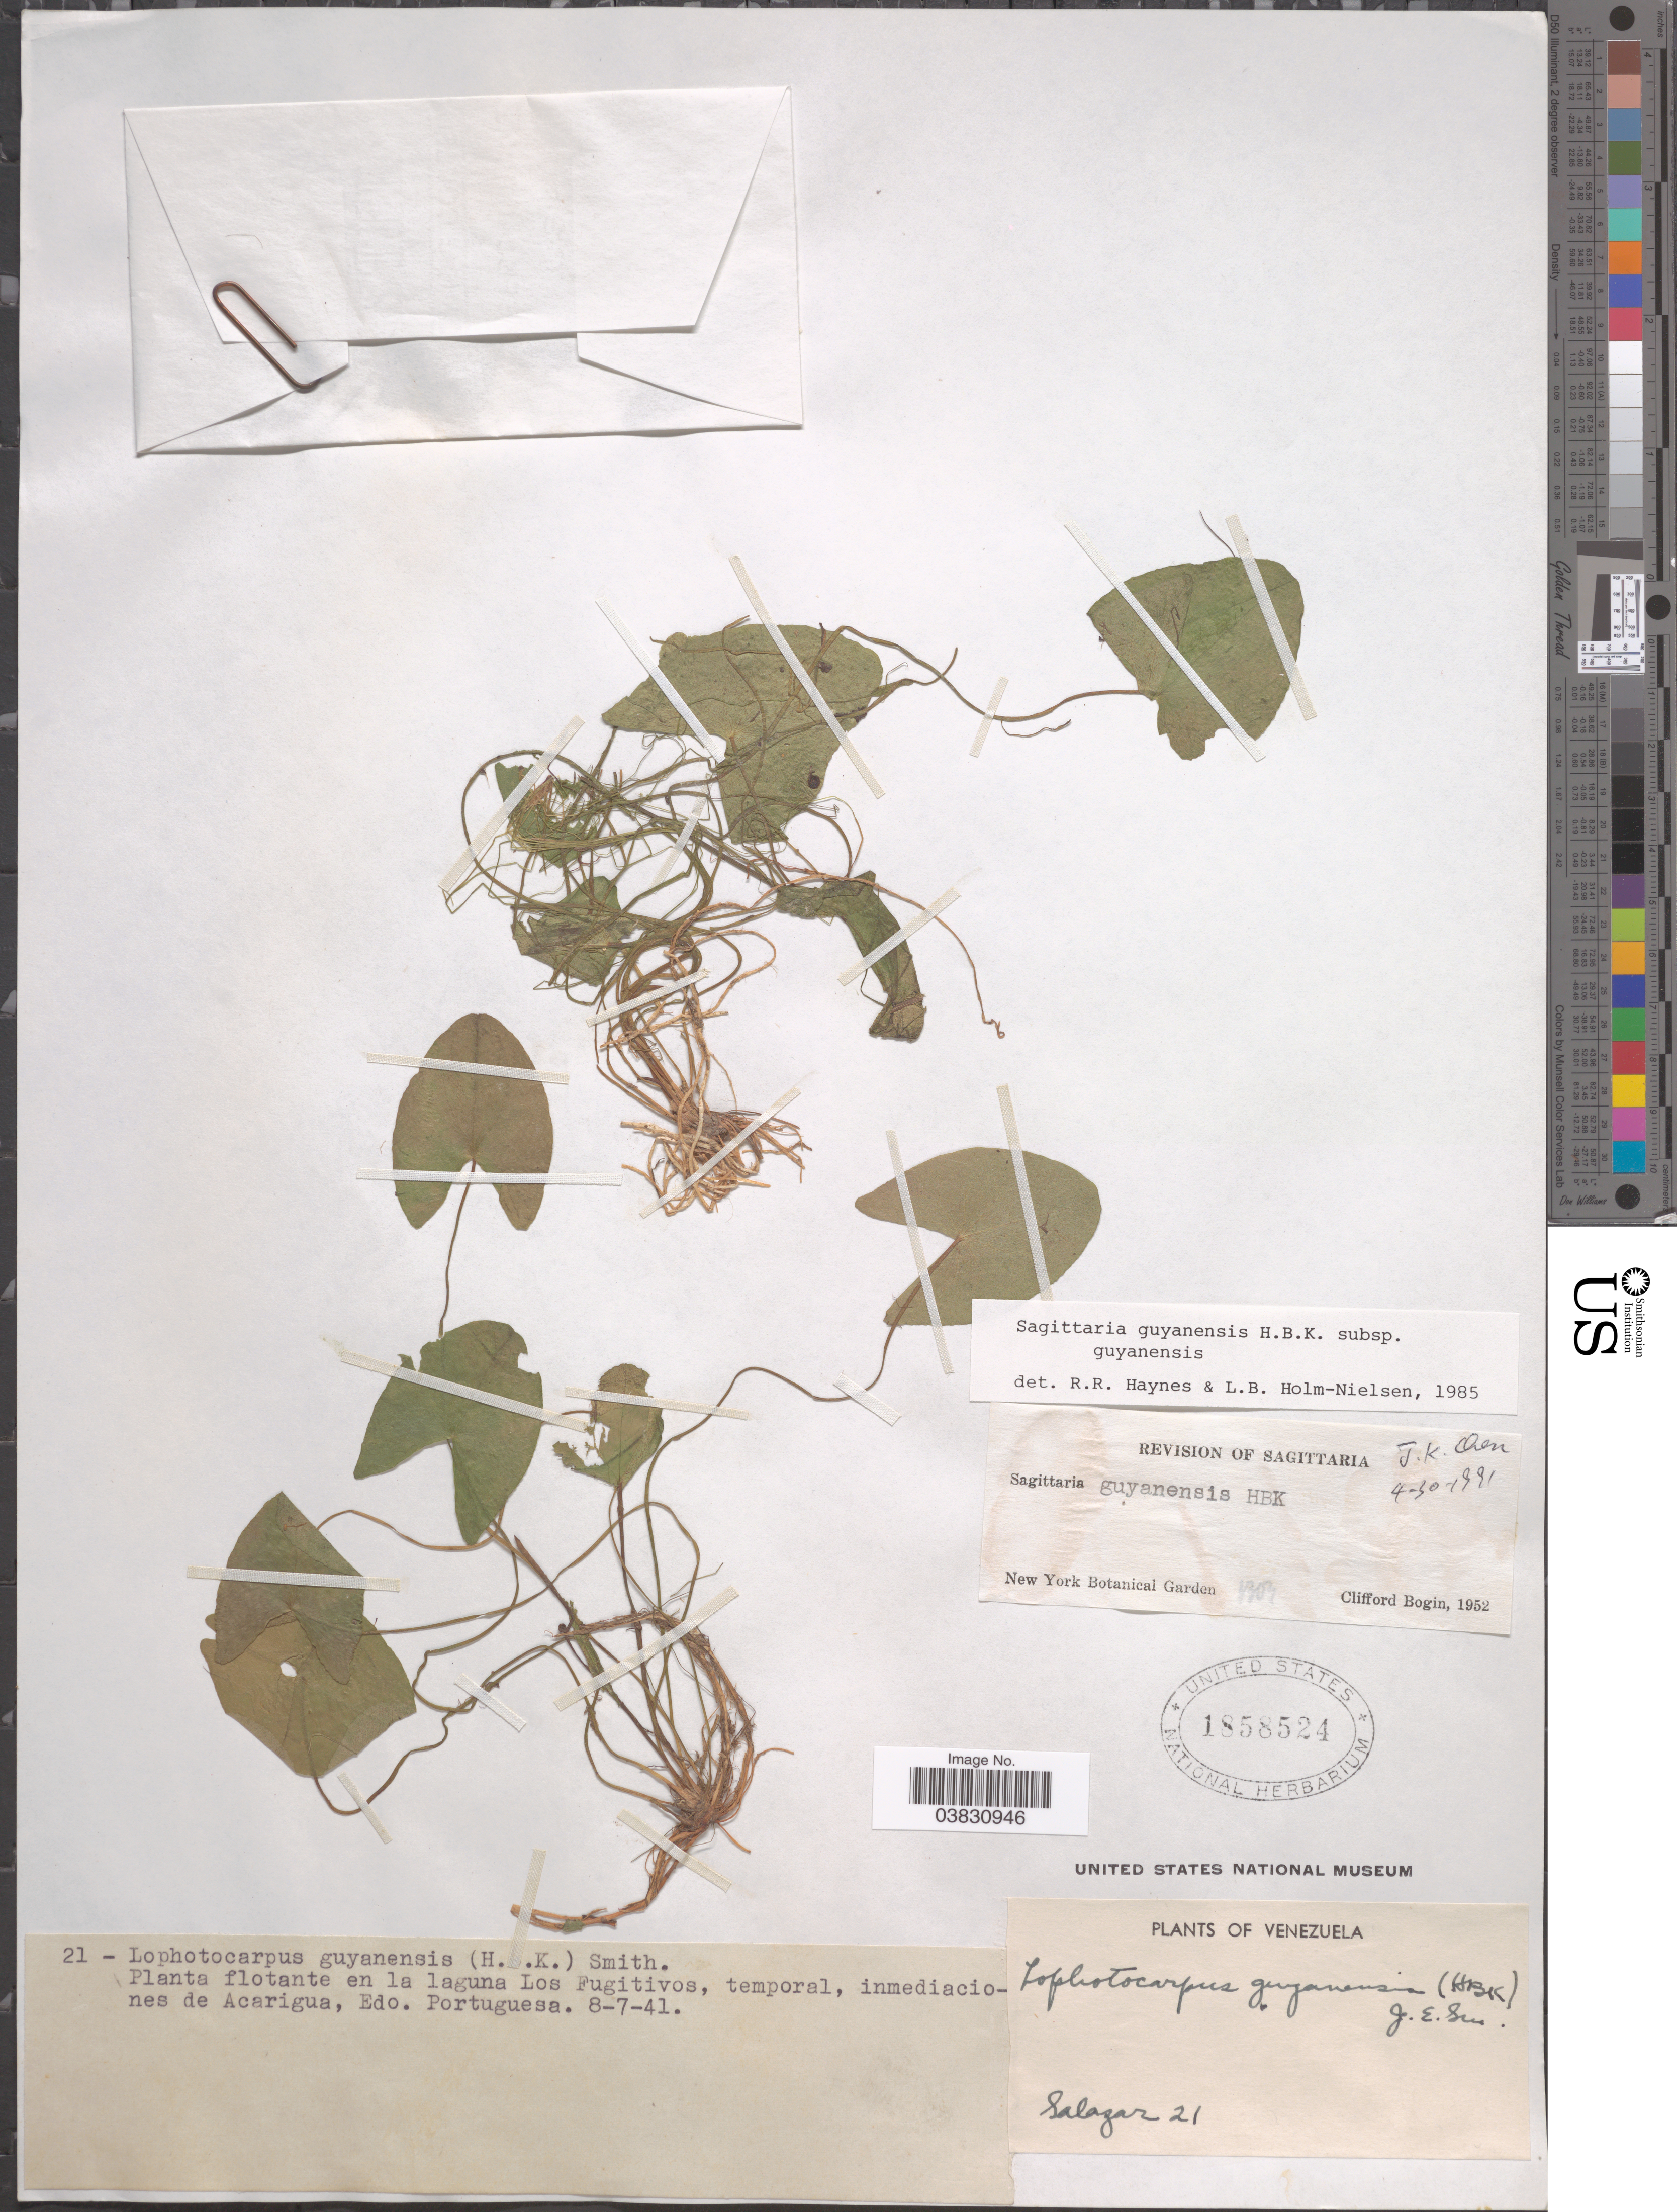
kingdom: Plantae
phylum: Tracheophyta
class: Liliopsida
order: Alismatales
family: Alismataceae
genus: Sagittaria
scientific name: Sagittaria guayanensis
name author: Kunth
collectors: -. Salazar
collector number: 21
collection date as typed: Transcribed d/m/y: 8/7/41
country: Venezuela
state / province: Portuguesa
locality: Planta flotante en la laguna Los Fugitivos, temporal, inmediaciones de Acarigua.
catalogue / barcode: US 1858524